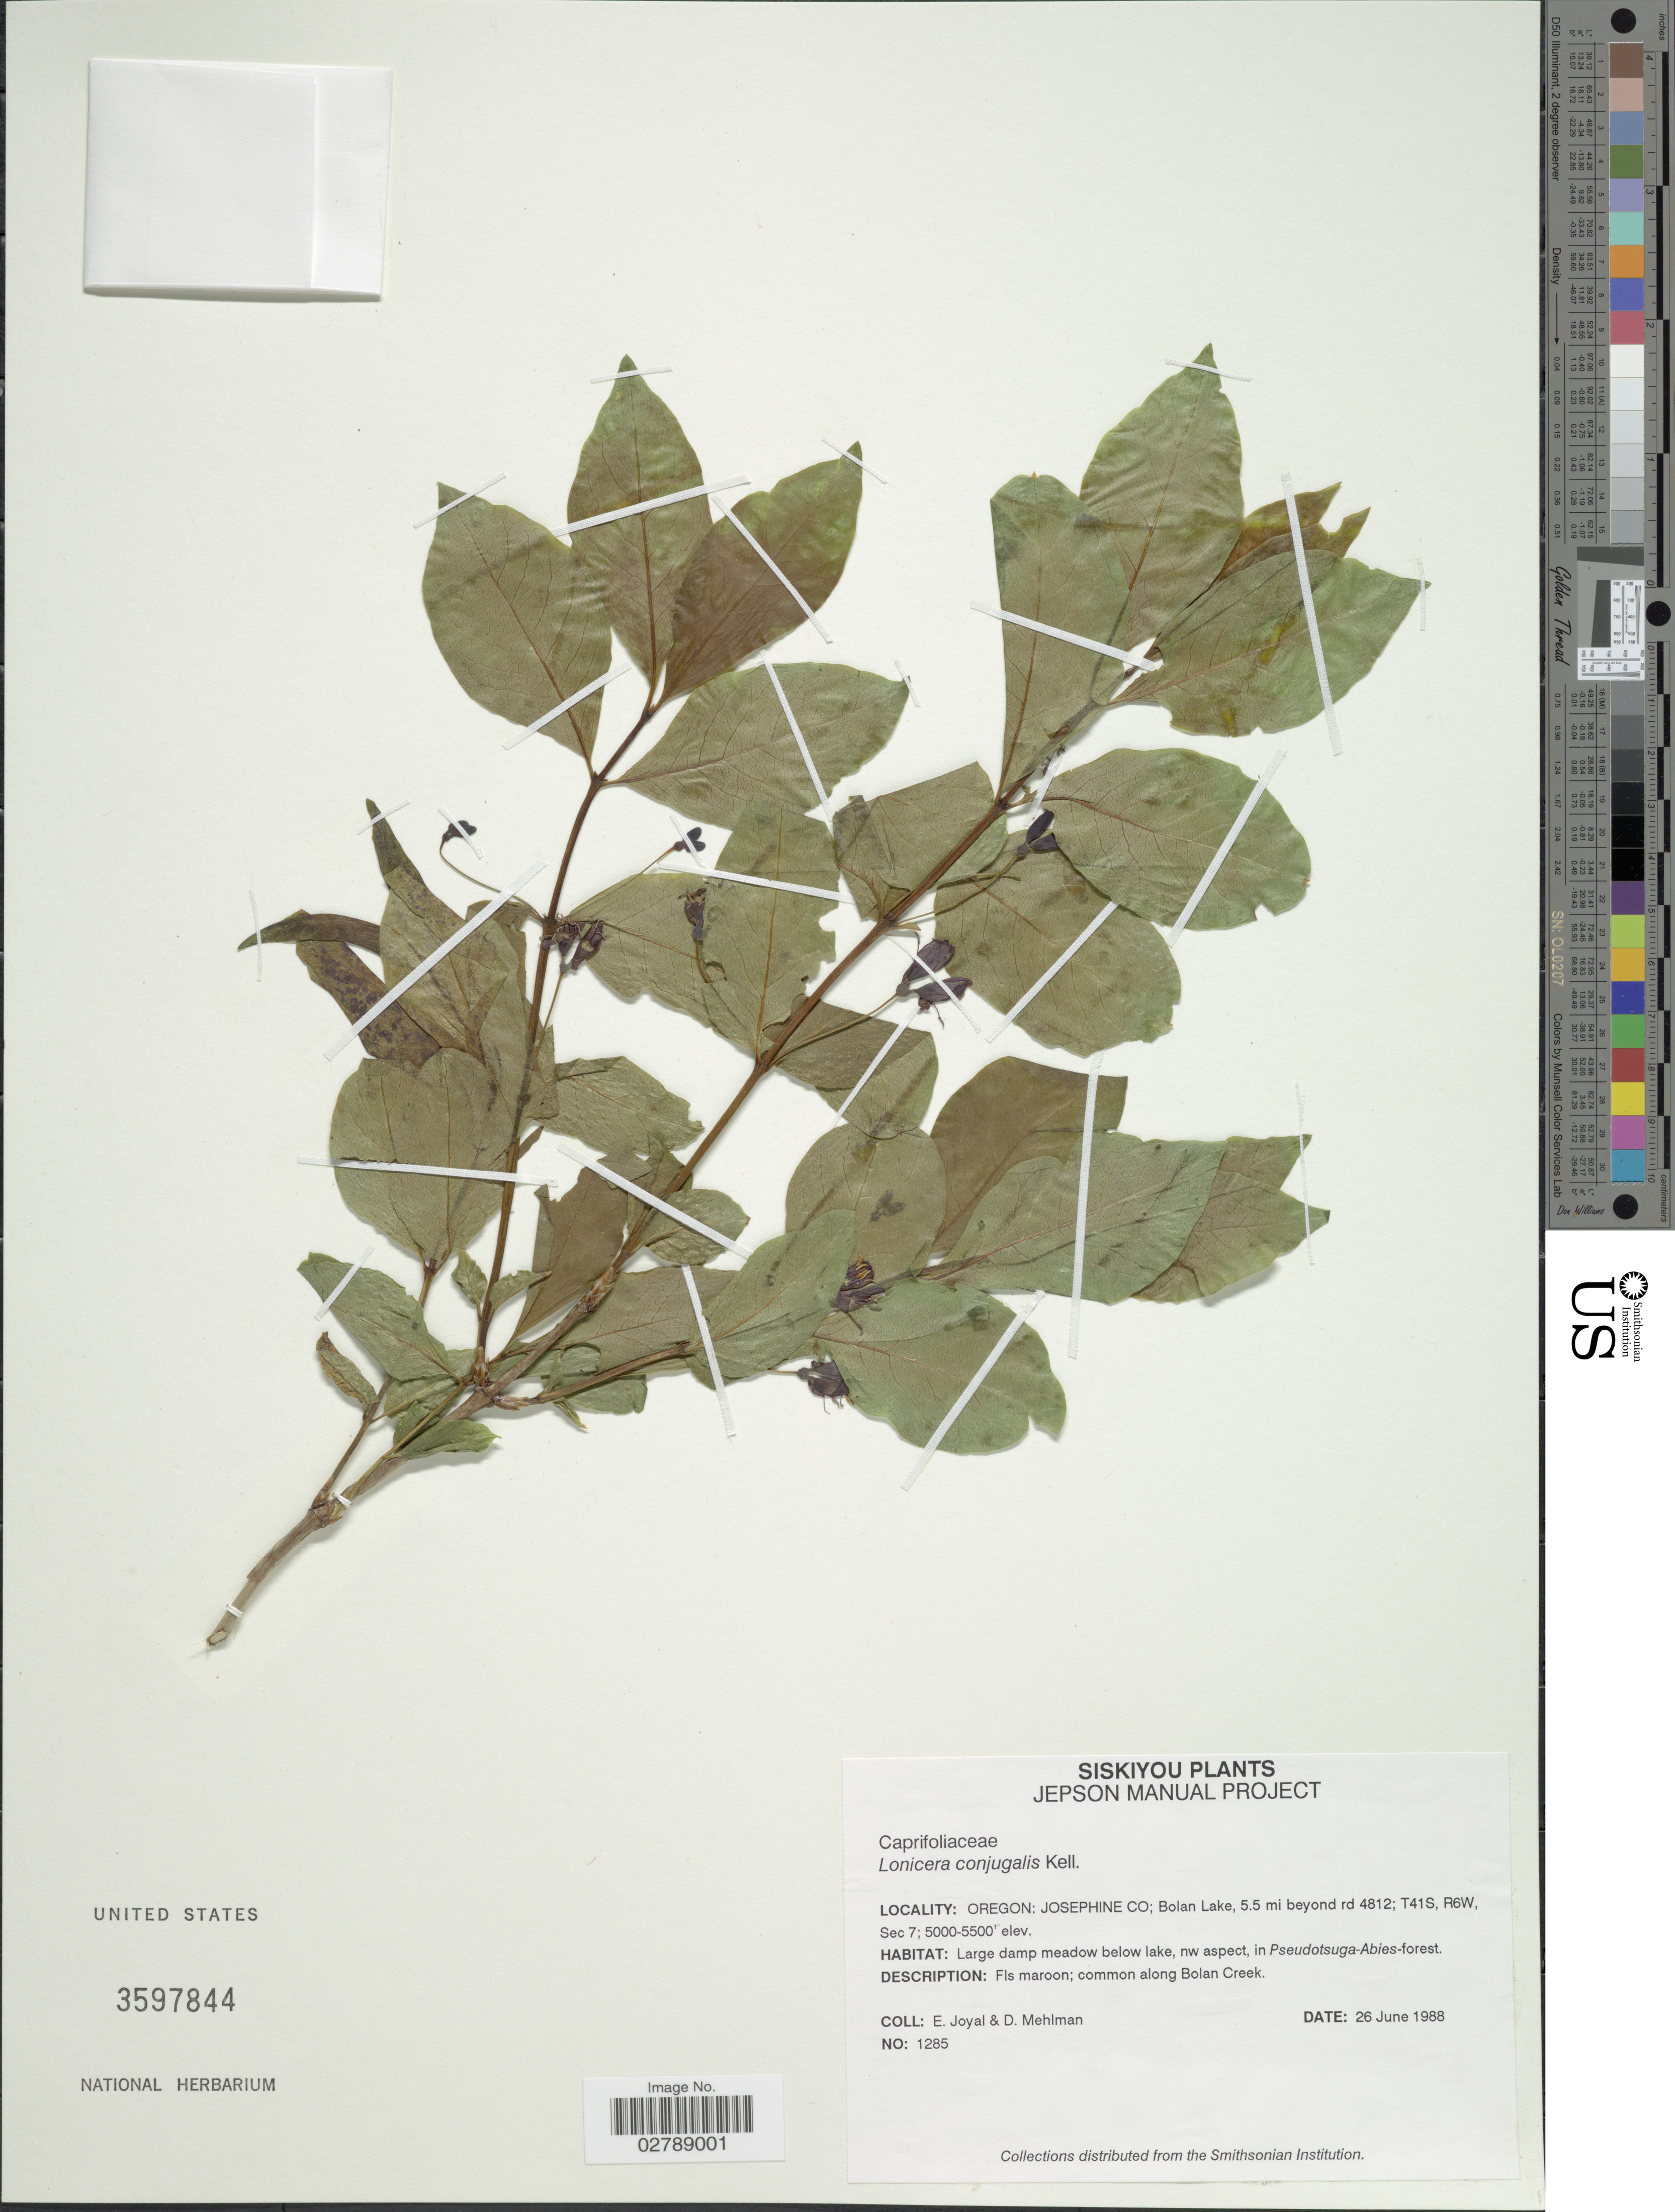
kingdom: Plantae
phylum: Tracheophyta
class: Magnoliopsida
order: Dipsacales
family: Caprifoliaceae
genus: Lonicera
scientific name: Lonicera conjugialis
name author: Kellogg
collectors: E. Joyal & D. Mehlman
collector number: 1285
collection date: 1988-06-26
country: United States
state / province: Oregon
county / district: Josephine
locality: Siskiyou. Josephine Co; Bolan Lake, 5.5 mi beyond rd 4812; T41S, R6W, Sec 7. Fls maroon, common along Bolan Creek.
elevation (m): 1524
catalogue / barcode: US 3597844